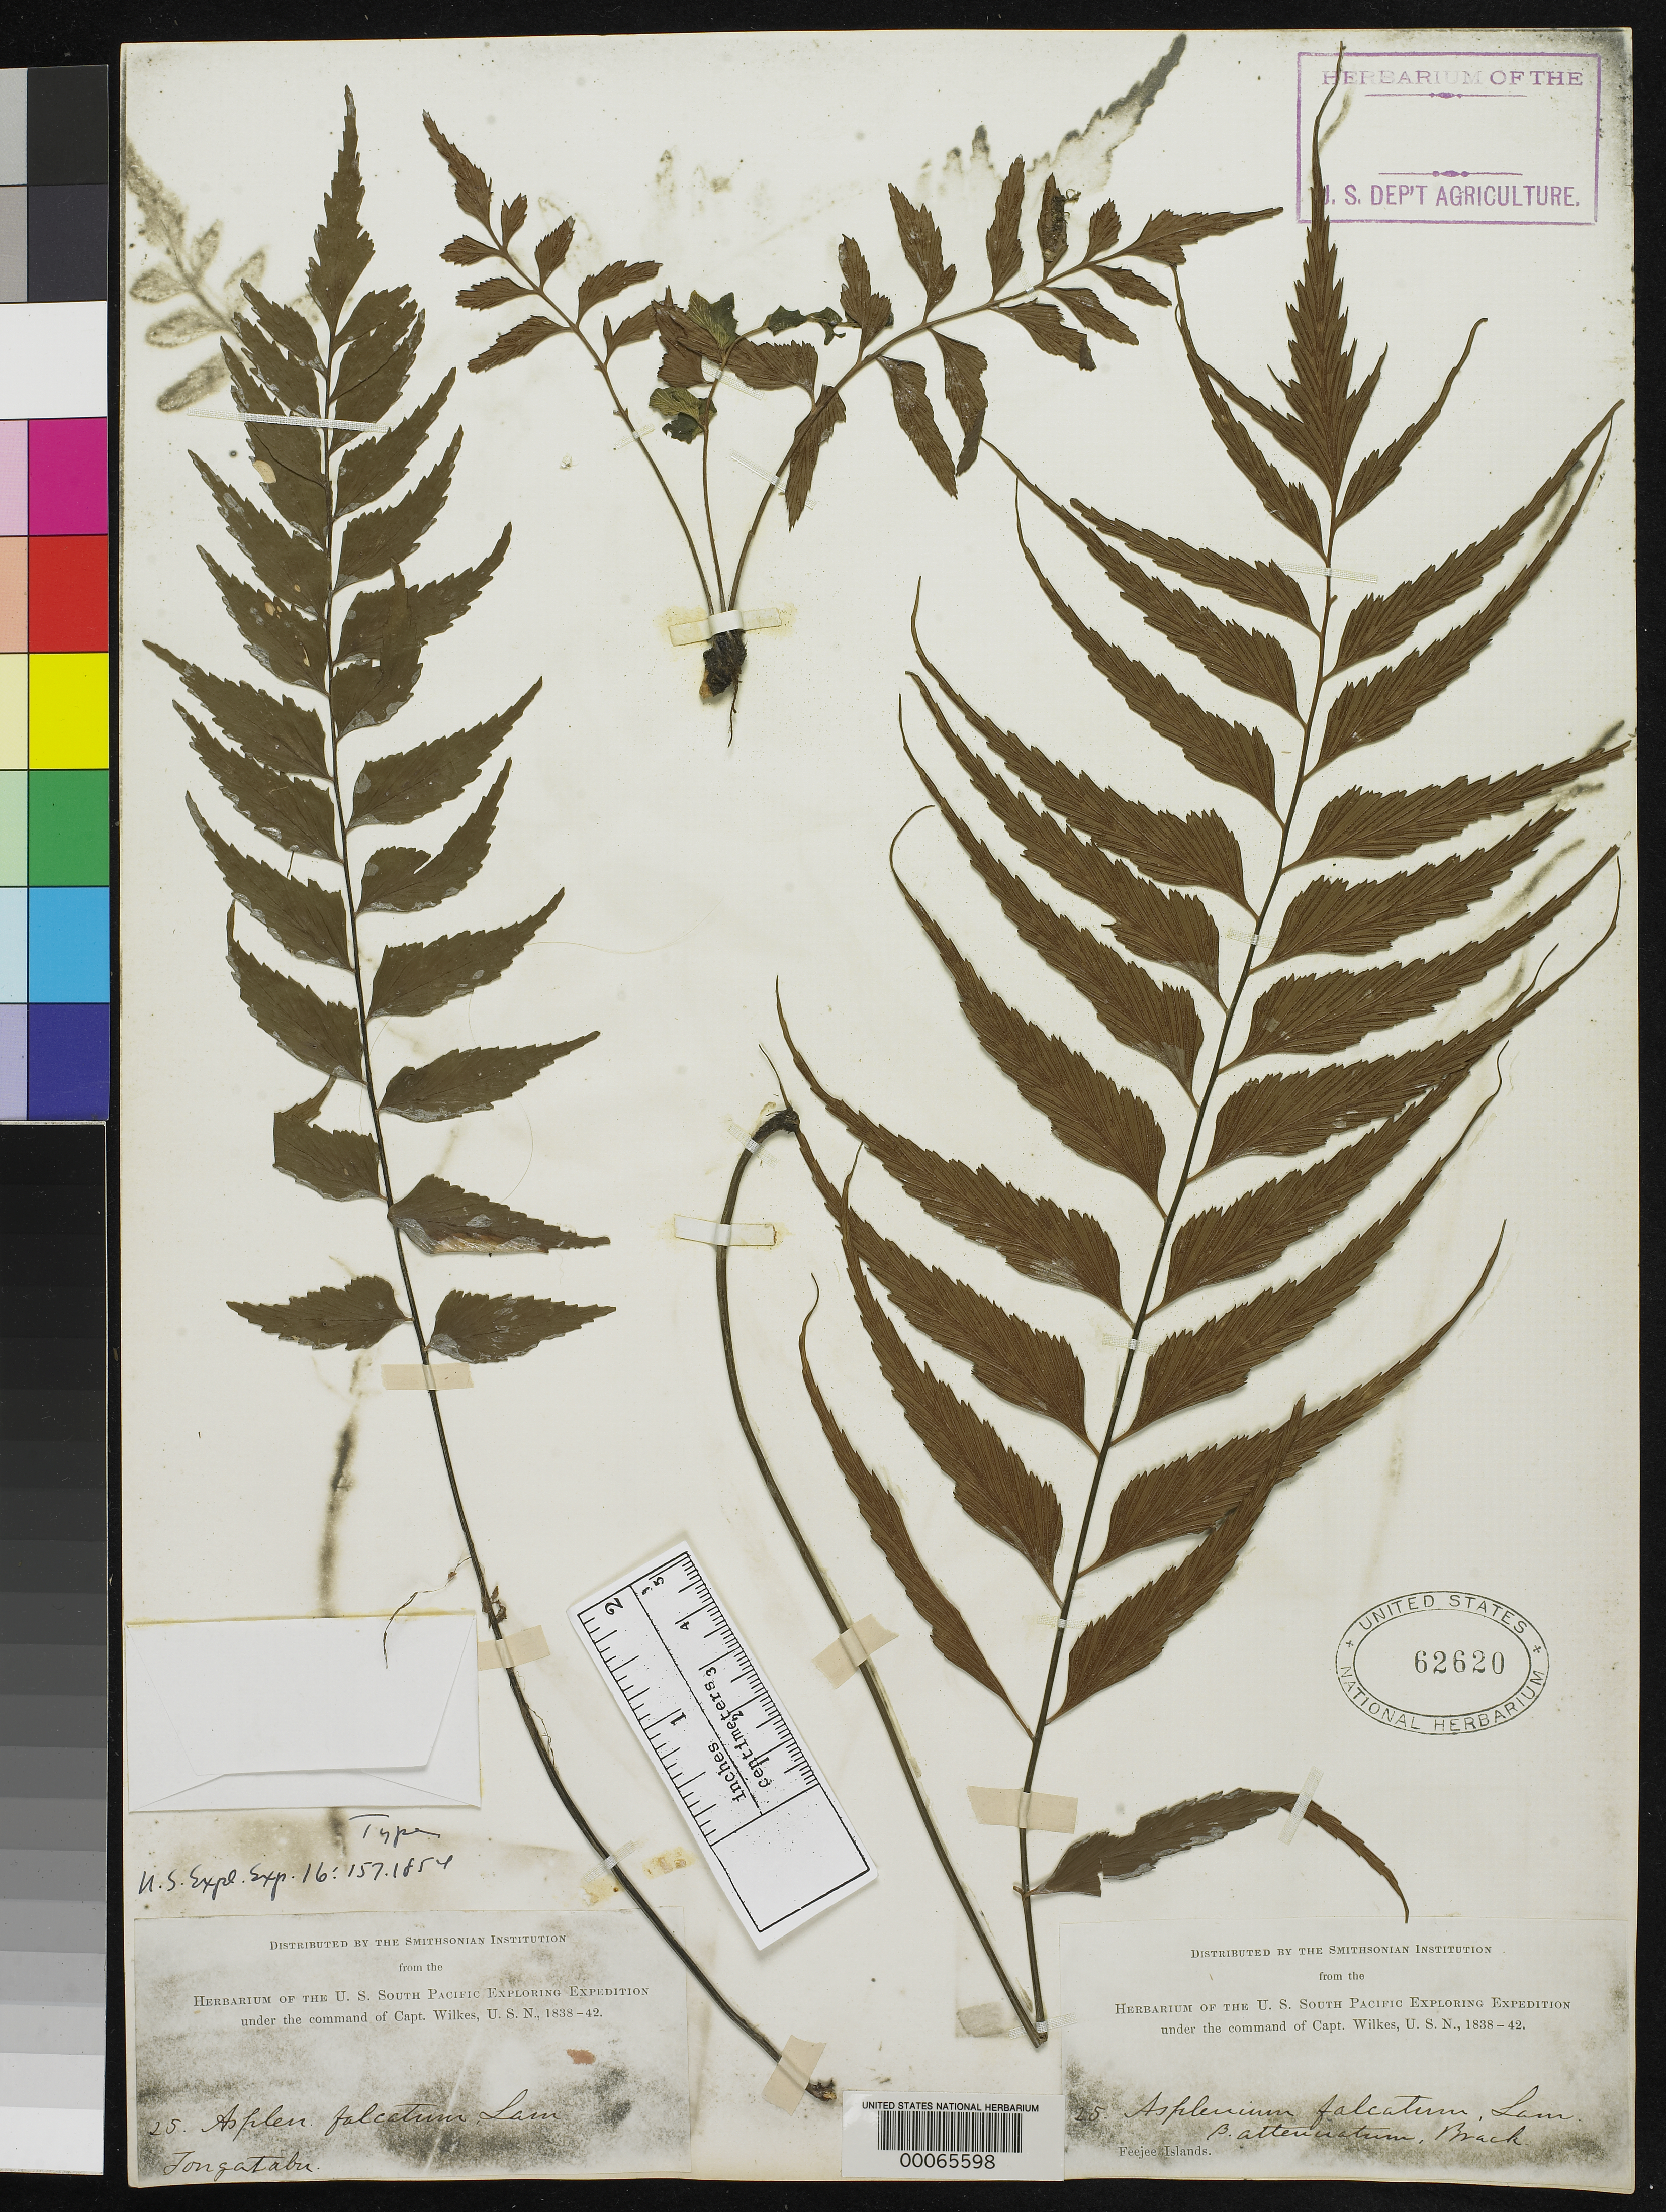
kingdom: Plantae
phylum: Tracheophyta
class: Polypodiopsida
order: Polypodiales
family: Aspleniaceae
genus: Asplenium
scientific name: Asplenium falcatum var. attenuatum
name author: Brack. in Wilkes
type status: Holotype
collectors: Wilkes Explor. Exped.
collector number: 25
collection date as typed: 1838 to -- --- 1842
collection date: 1838/1842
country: Fiji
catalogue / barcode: US 62620